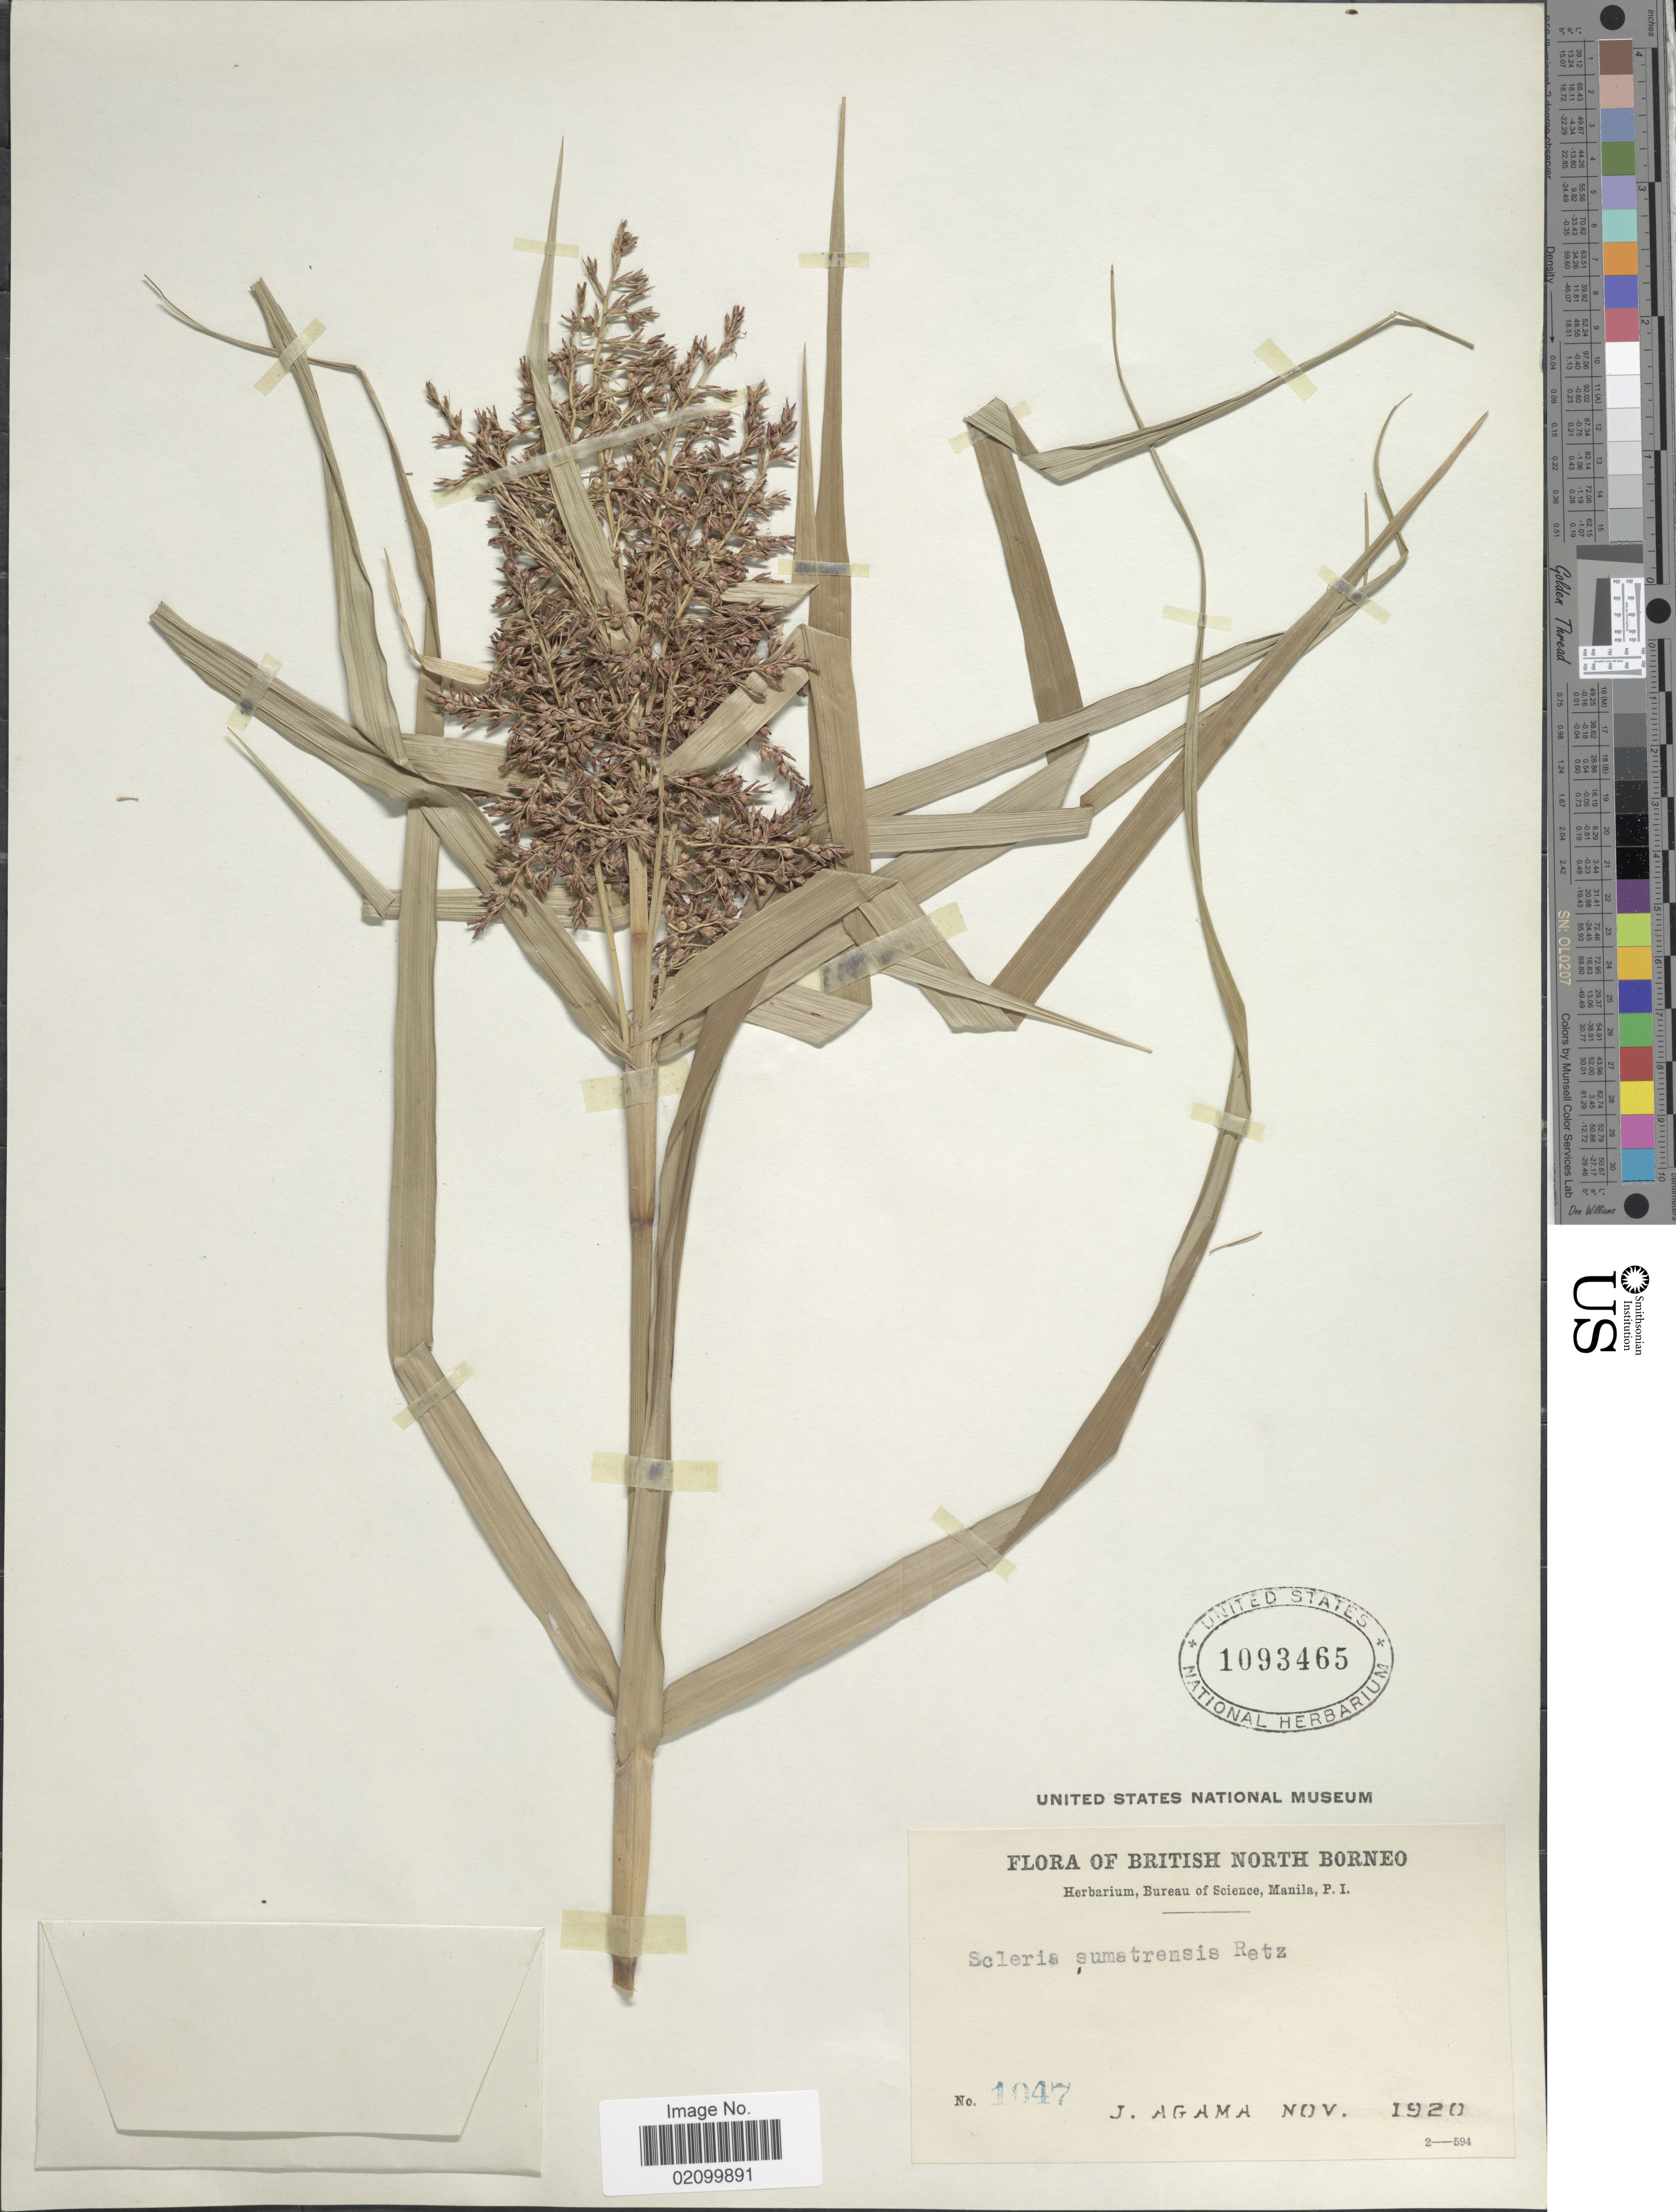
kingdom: Plantae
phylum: Tracheophyta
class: Liliopsida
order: Poales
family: Cyperaceae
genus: Scleria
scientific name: Scleria sumatrensis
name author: Retz.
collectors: J. Agama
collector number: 1047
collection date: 1920-11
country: Malaysia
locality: British North Borneo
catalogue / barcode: US 1093465